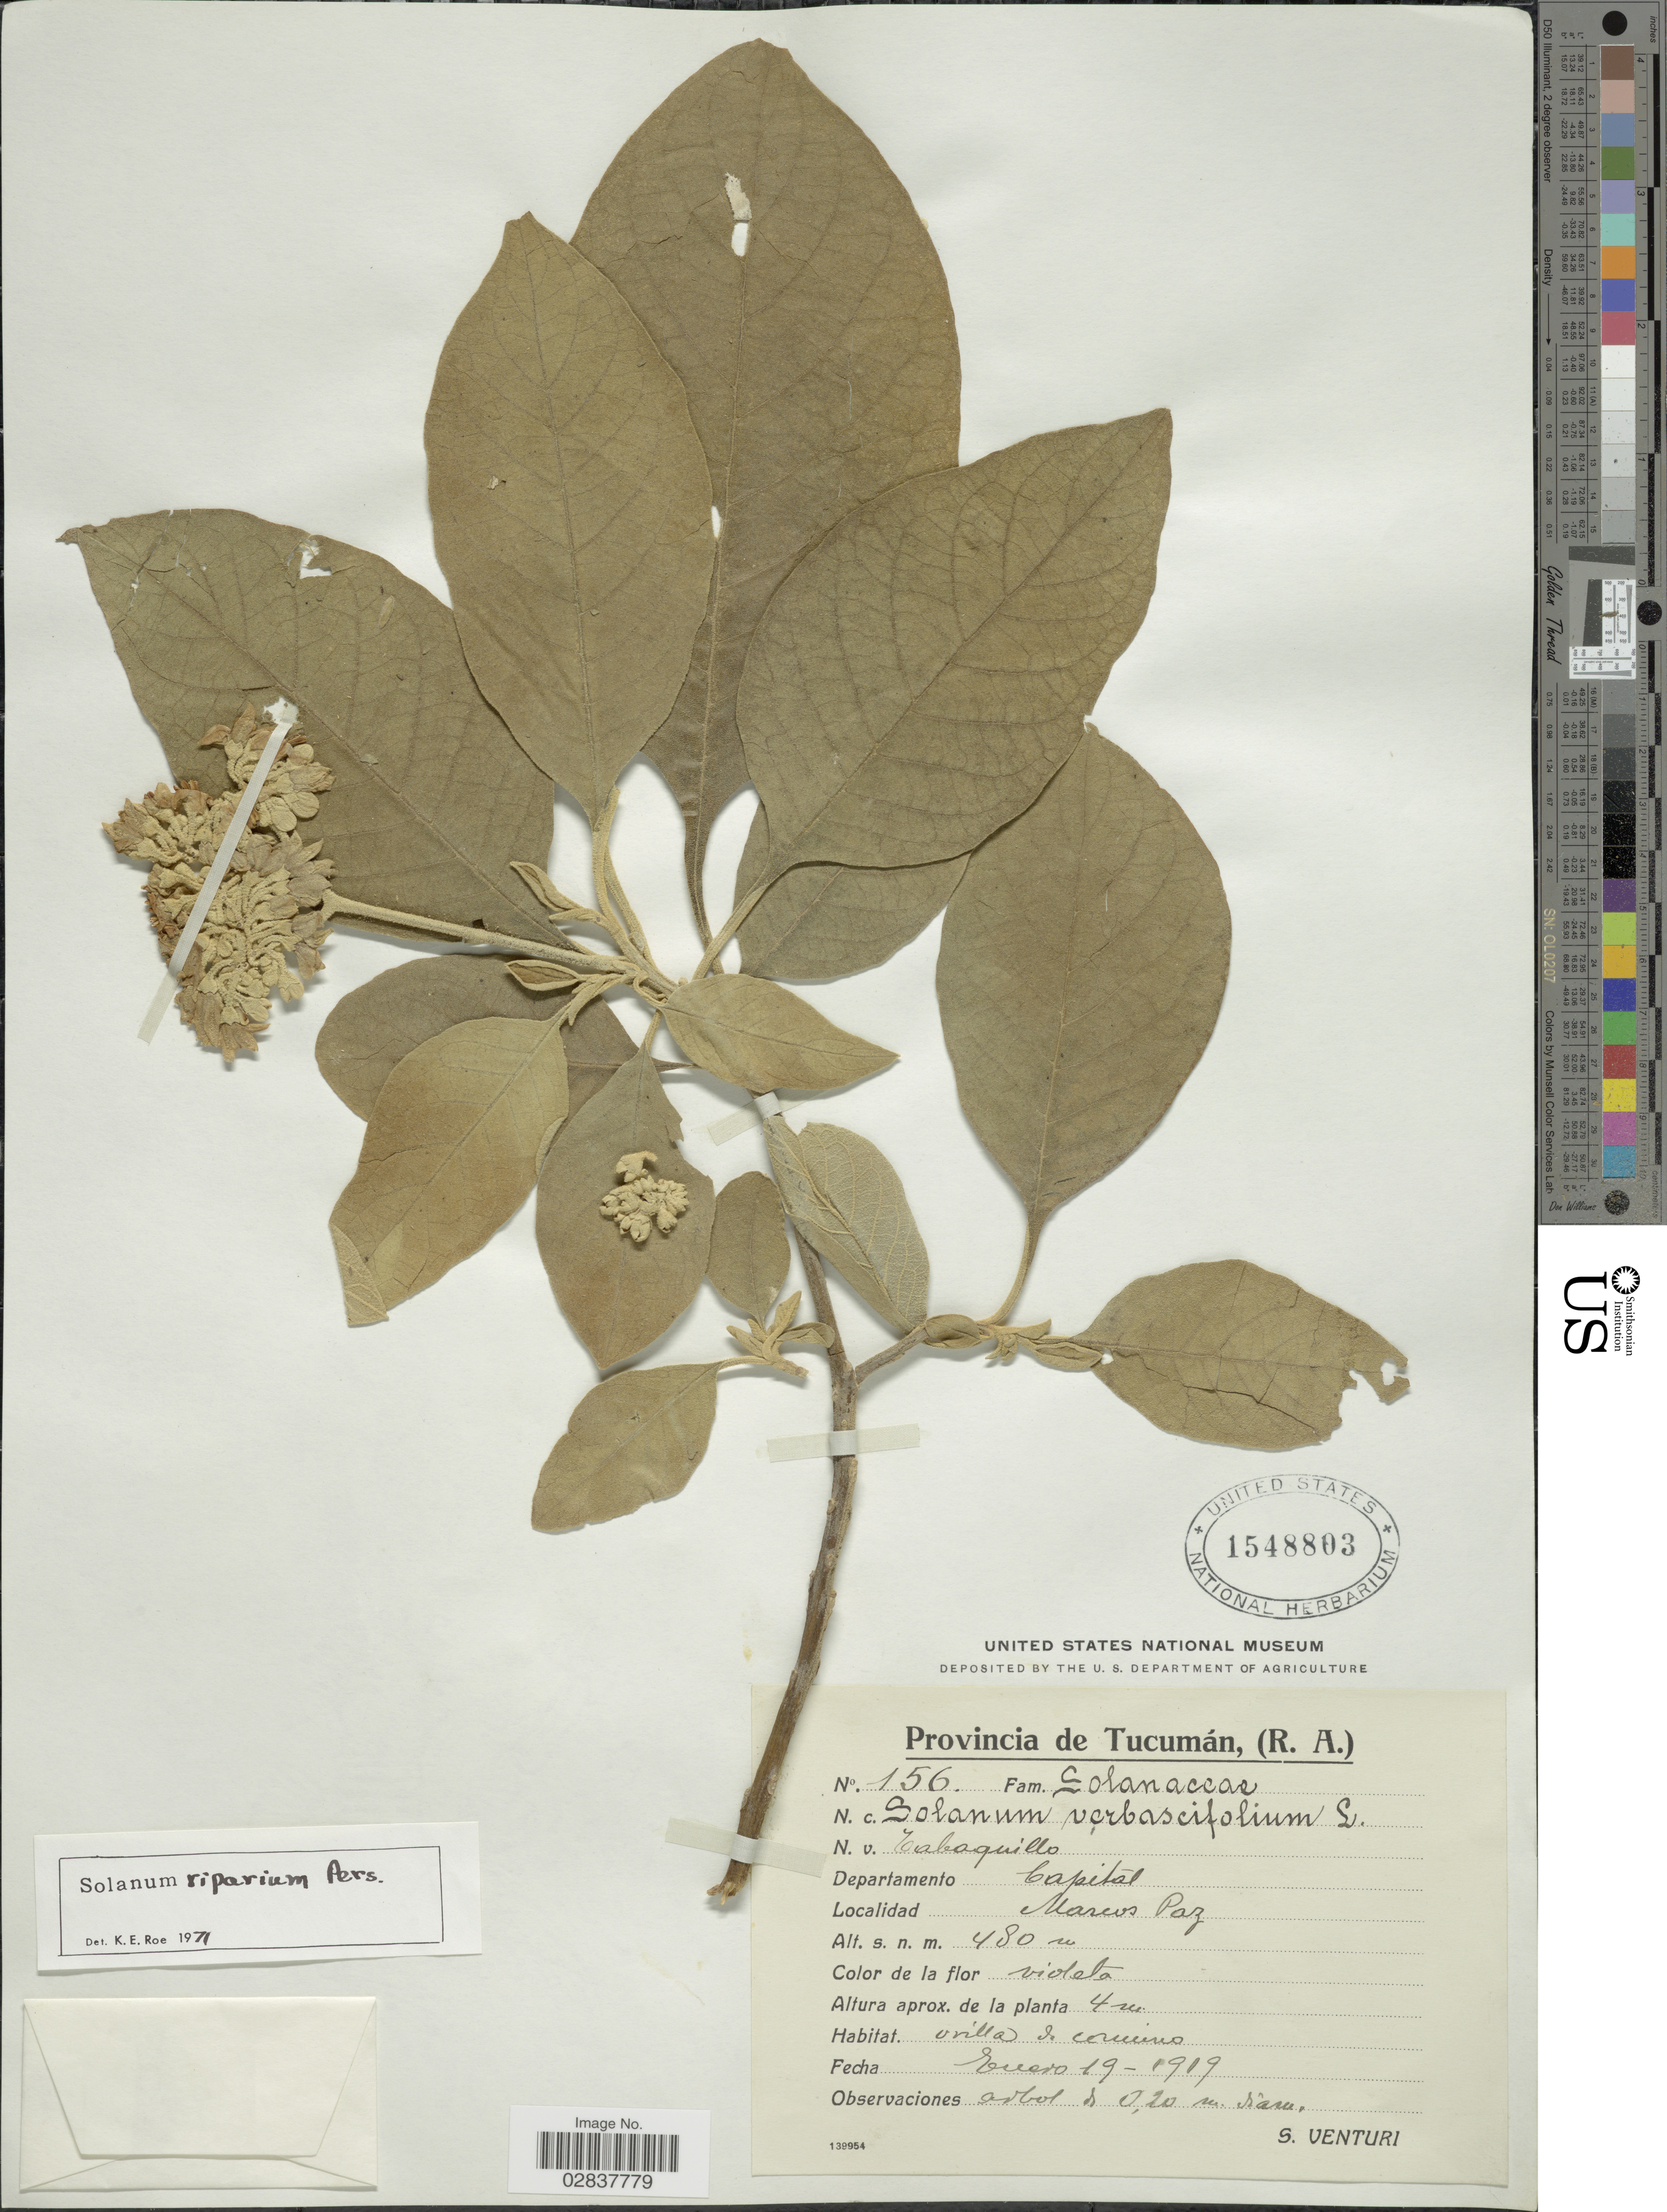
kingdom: Plantae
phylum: Tracheophyta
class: Magnoliopsida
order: Solanales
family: Solanaceae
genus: Solanum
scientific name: Solanum riparium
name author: Pers.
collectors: S. Venturi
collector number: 156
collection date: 1919-01-19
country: Argentina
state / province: Tucuman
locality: (R.A.), Departamento Capital, Marcos Paz.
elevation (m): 480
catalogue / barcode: US 1548803